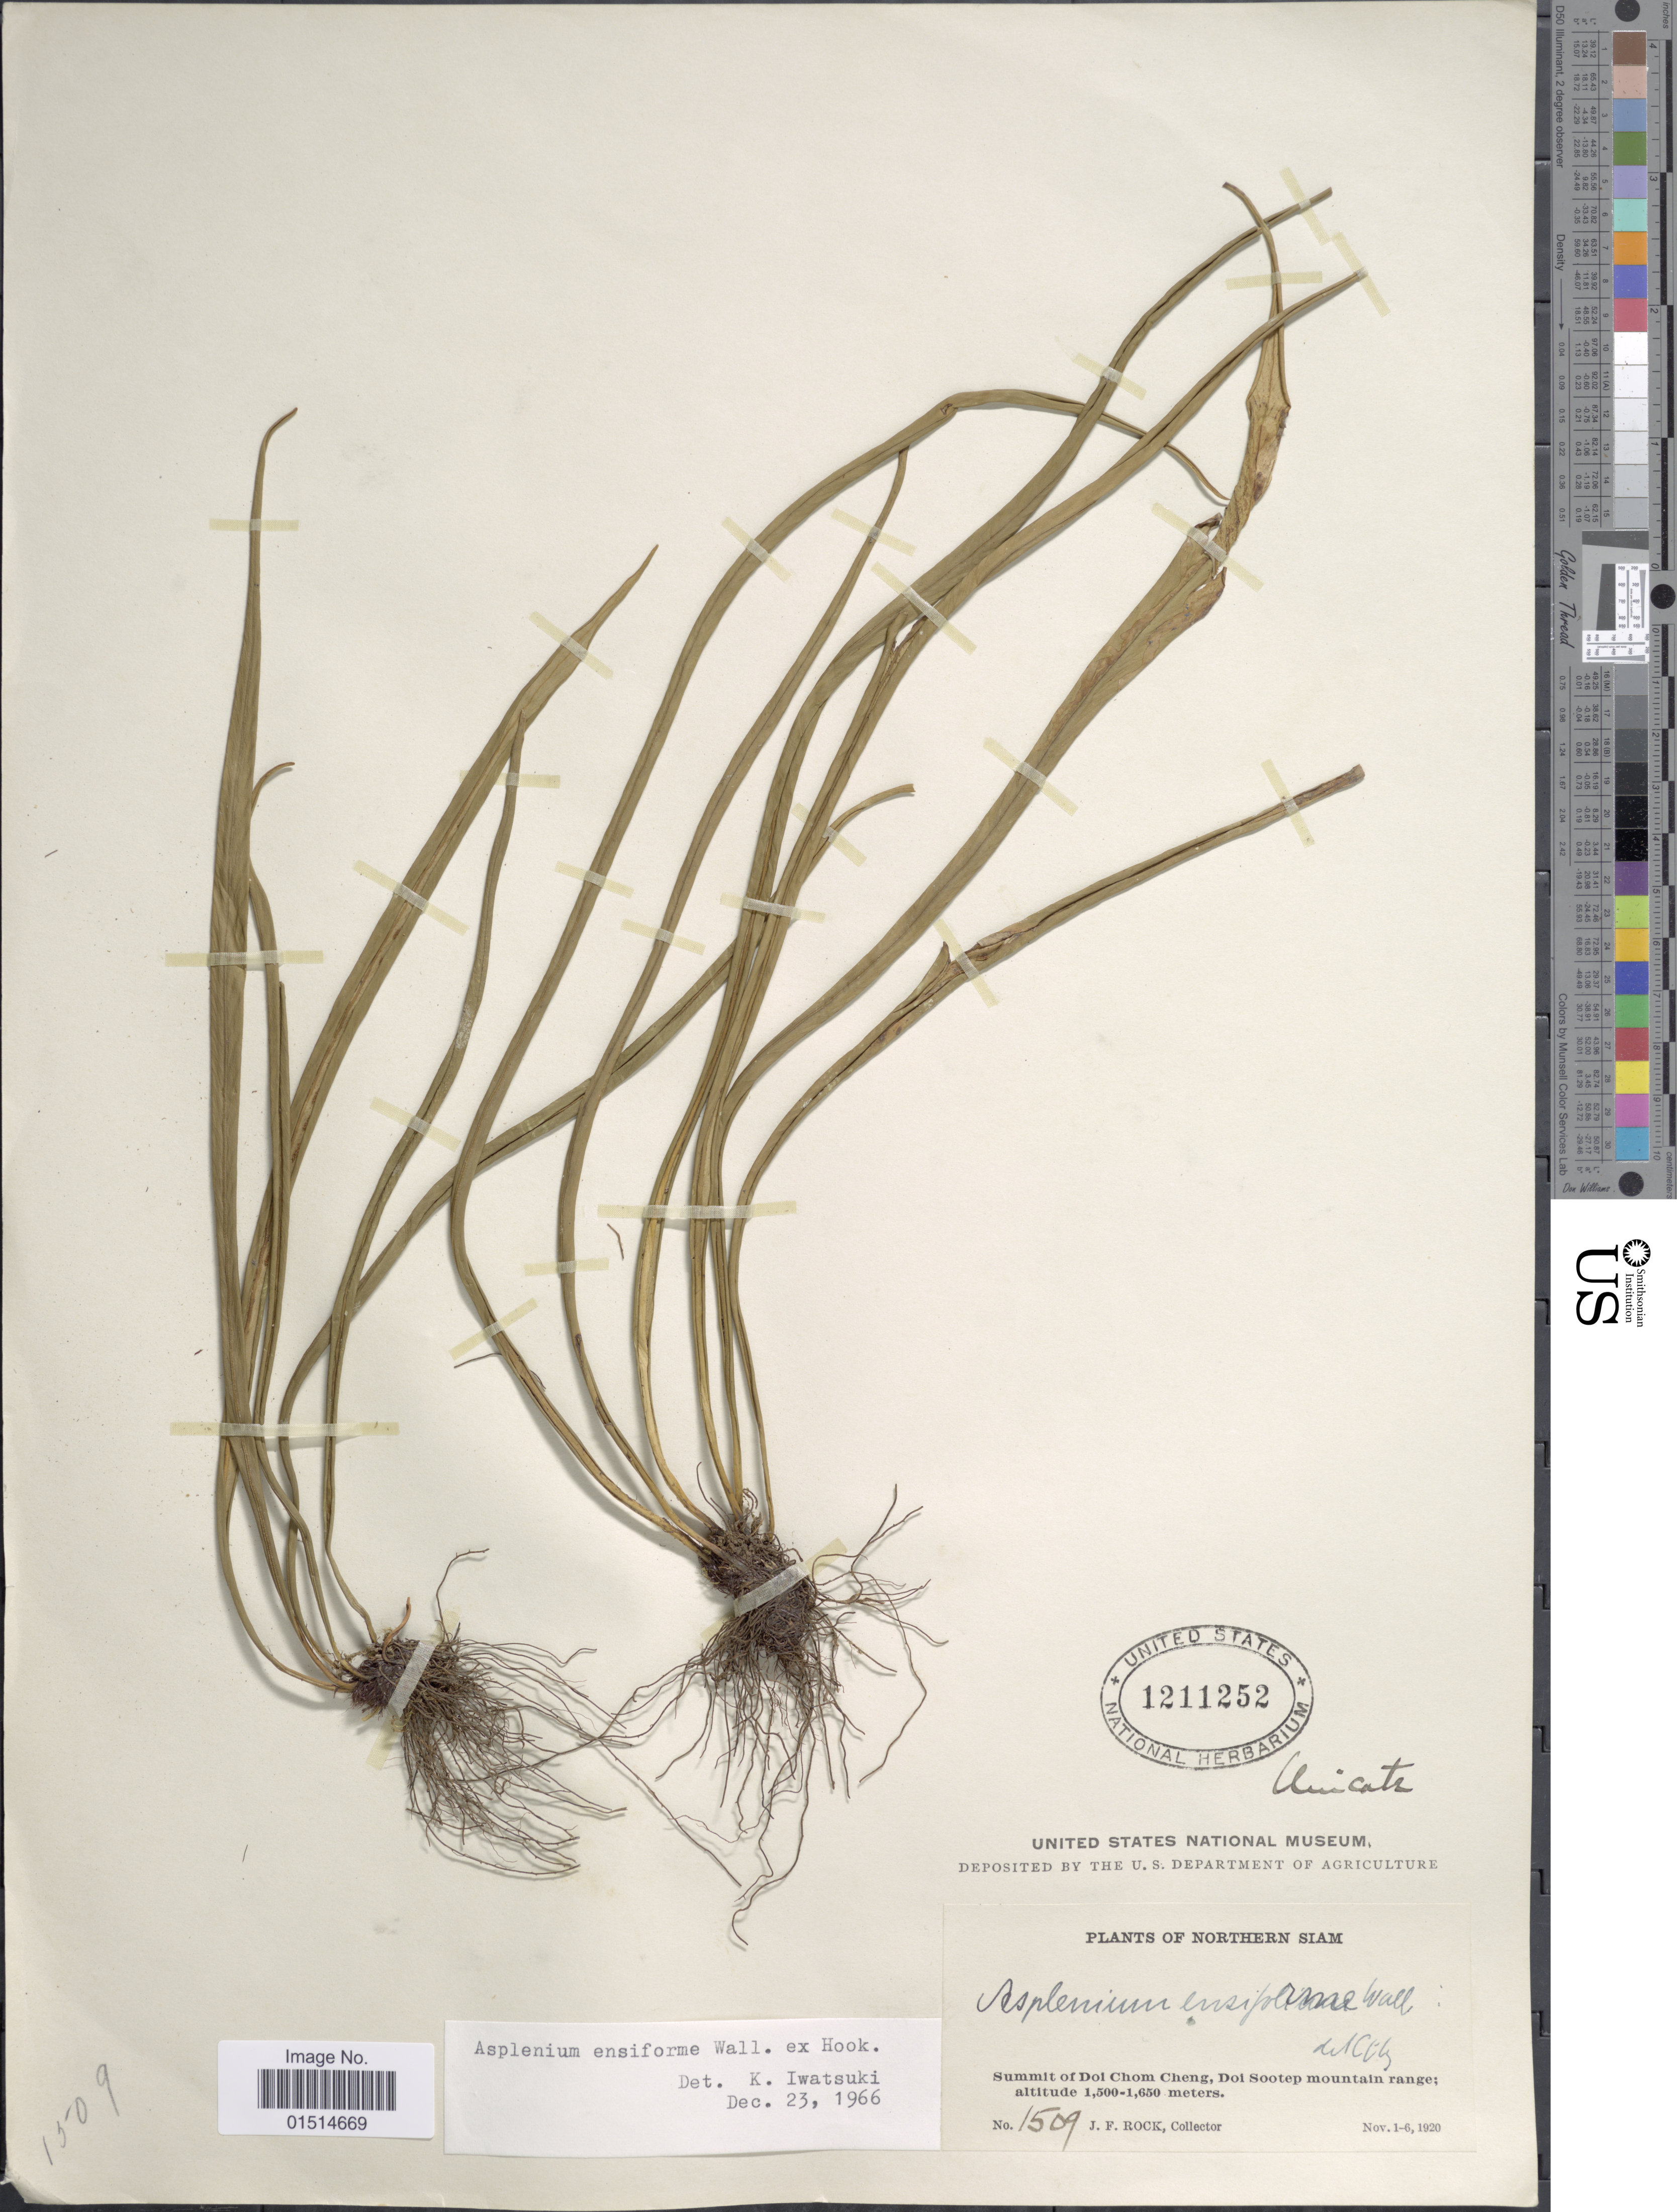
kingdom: Plantae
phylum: Tracheophyta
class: Polypodiopsida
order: Polypodiales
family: Aspleniaceae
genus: Asplenium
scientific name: Asplenium ensiforme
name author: Wall. ex Hook. & Grev.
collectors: J. Rock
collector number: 1509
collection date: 1920-11-01/1920-11-06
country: Thailand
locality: Northern Siam, Summit of Doi Chom Cheng, Doi Sootep mountain range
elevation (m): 1500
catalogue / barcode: US 1211252